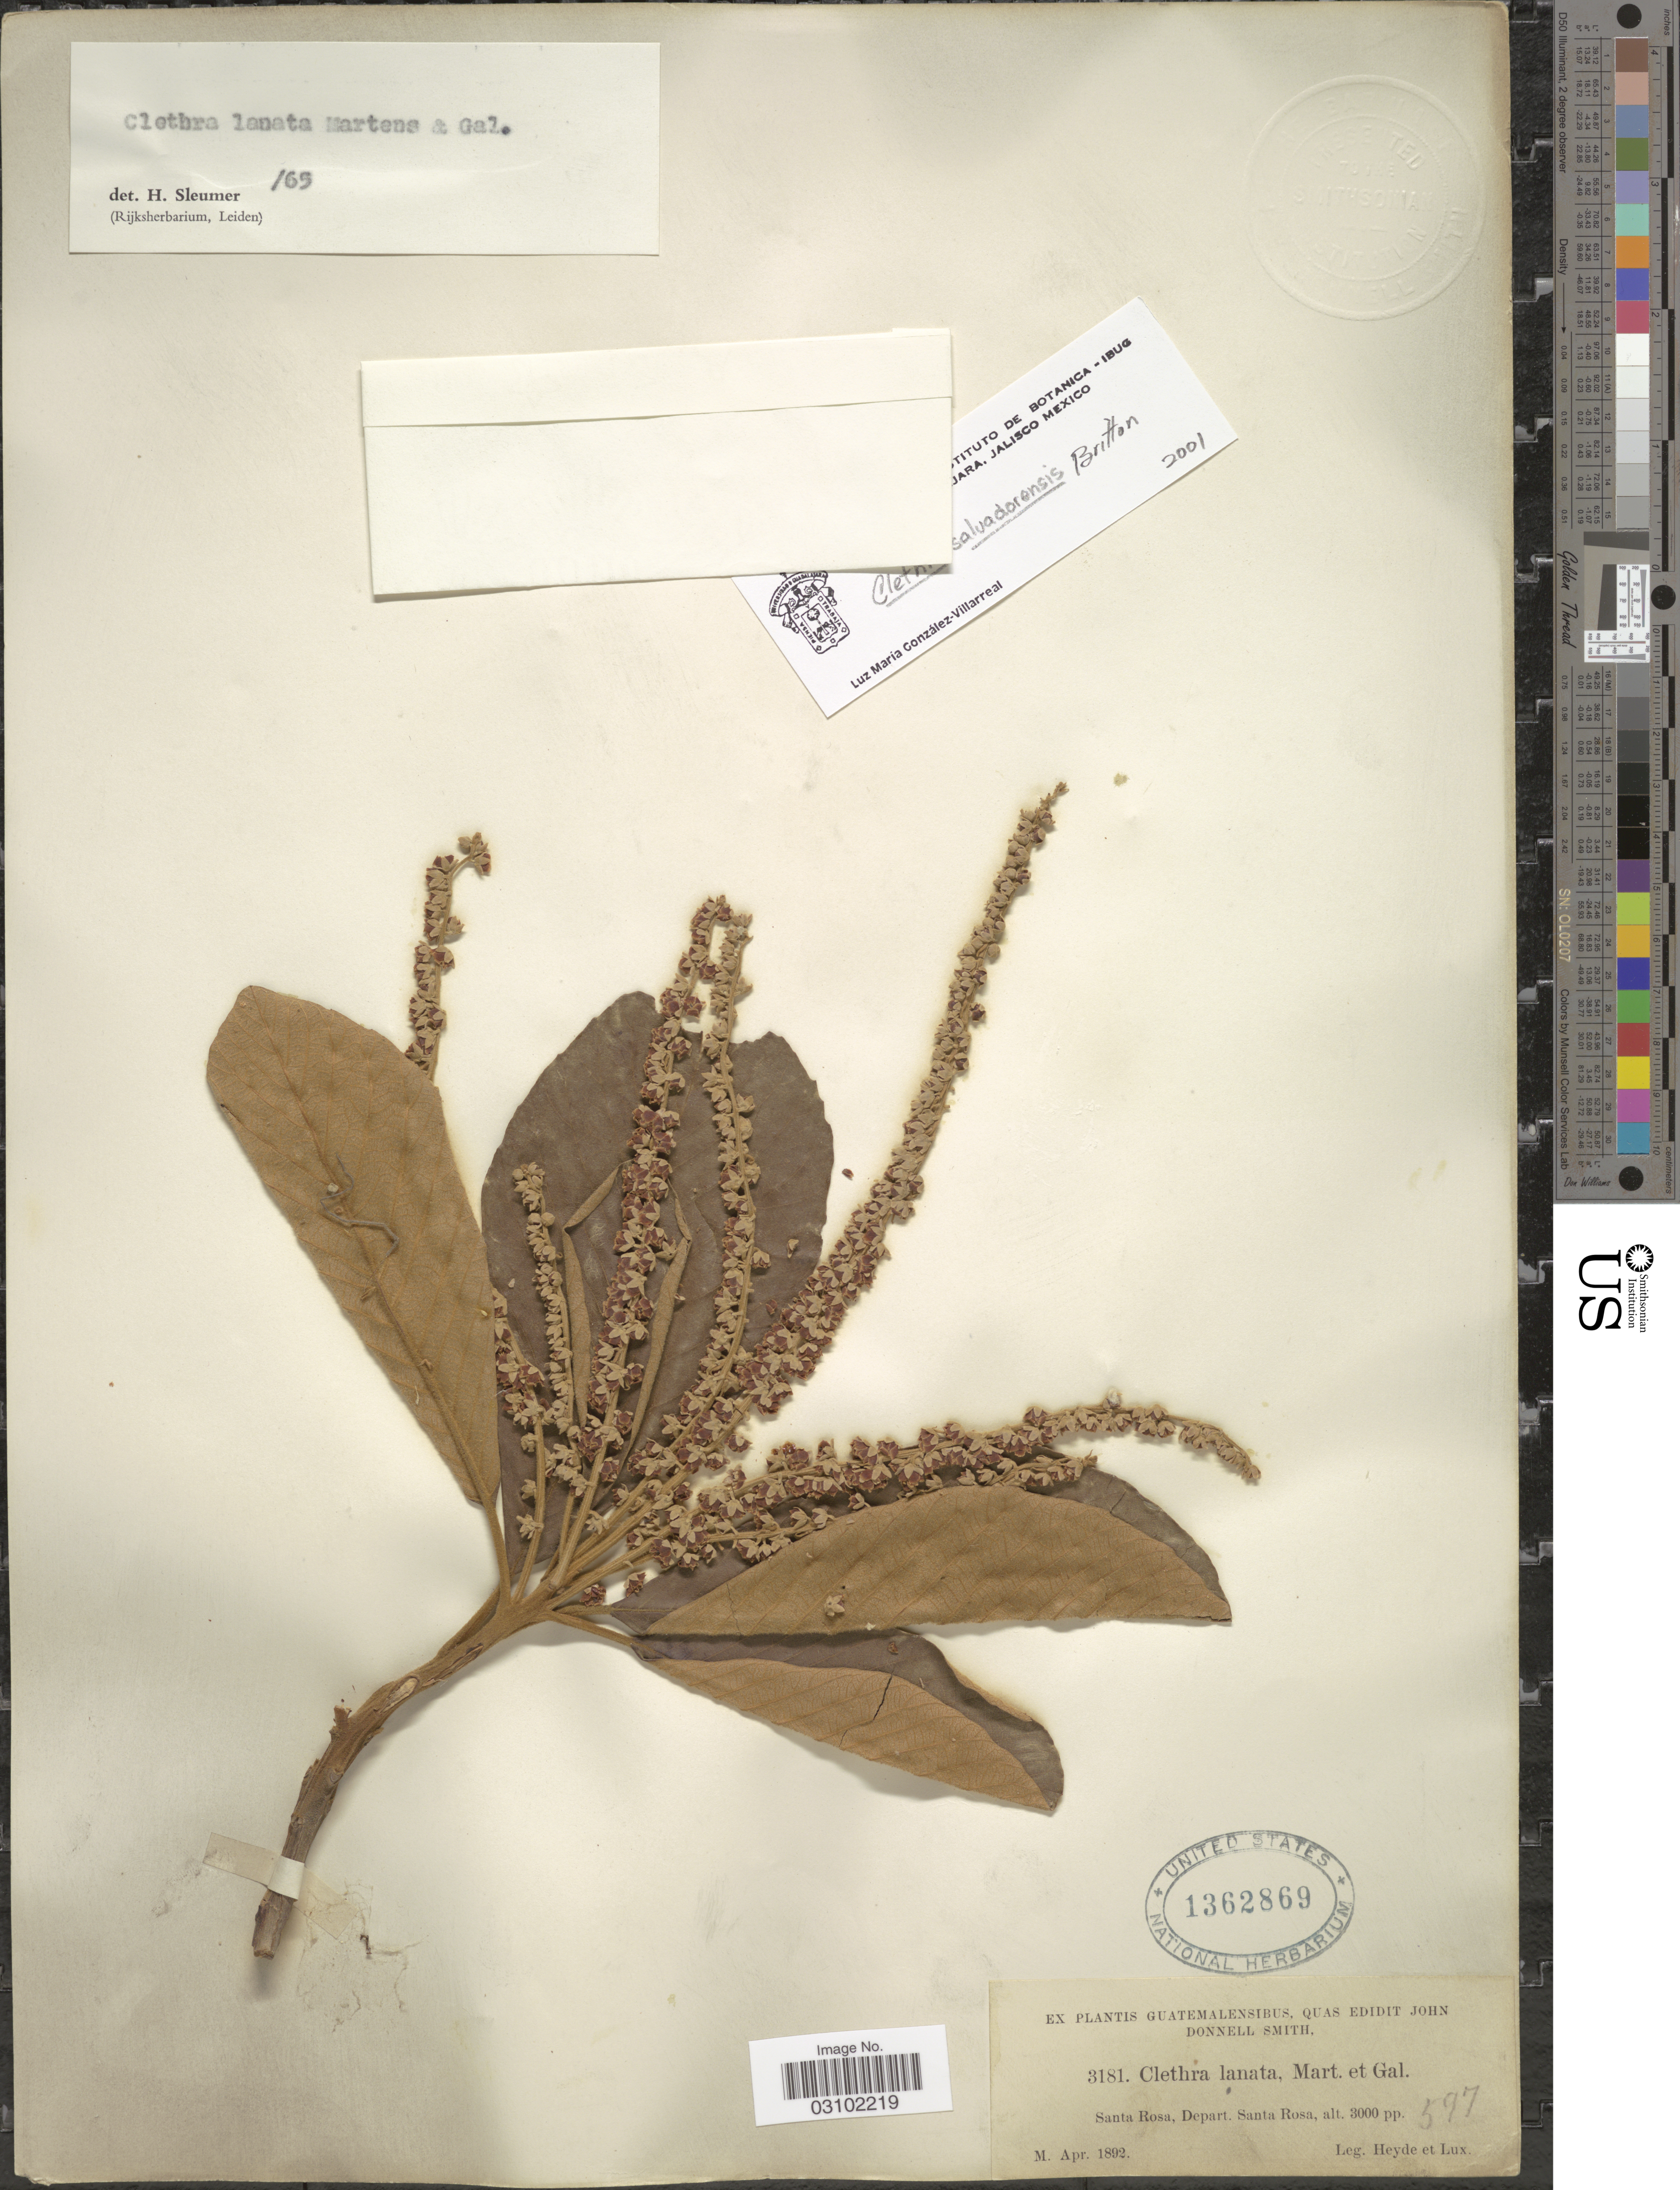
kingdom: Plantae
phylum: Tracheophyta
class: Magnoliopsida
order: Ericales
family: Clethraceae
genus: Clethra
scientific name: Clethra sp.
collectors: Heyde & Lux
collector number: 3181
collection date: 1892-04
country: Guatemala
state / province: Santa Rosa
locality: Santa Rosa, Depart. Santa Rosa.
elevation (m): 914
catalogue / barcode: US 1362869